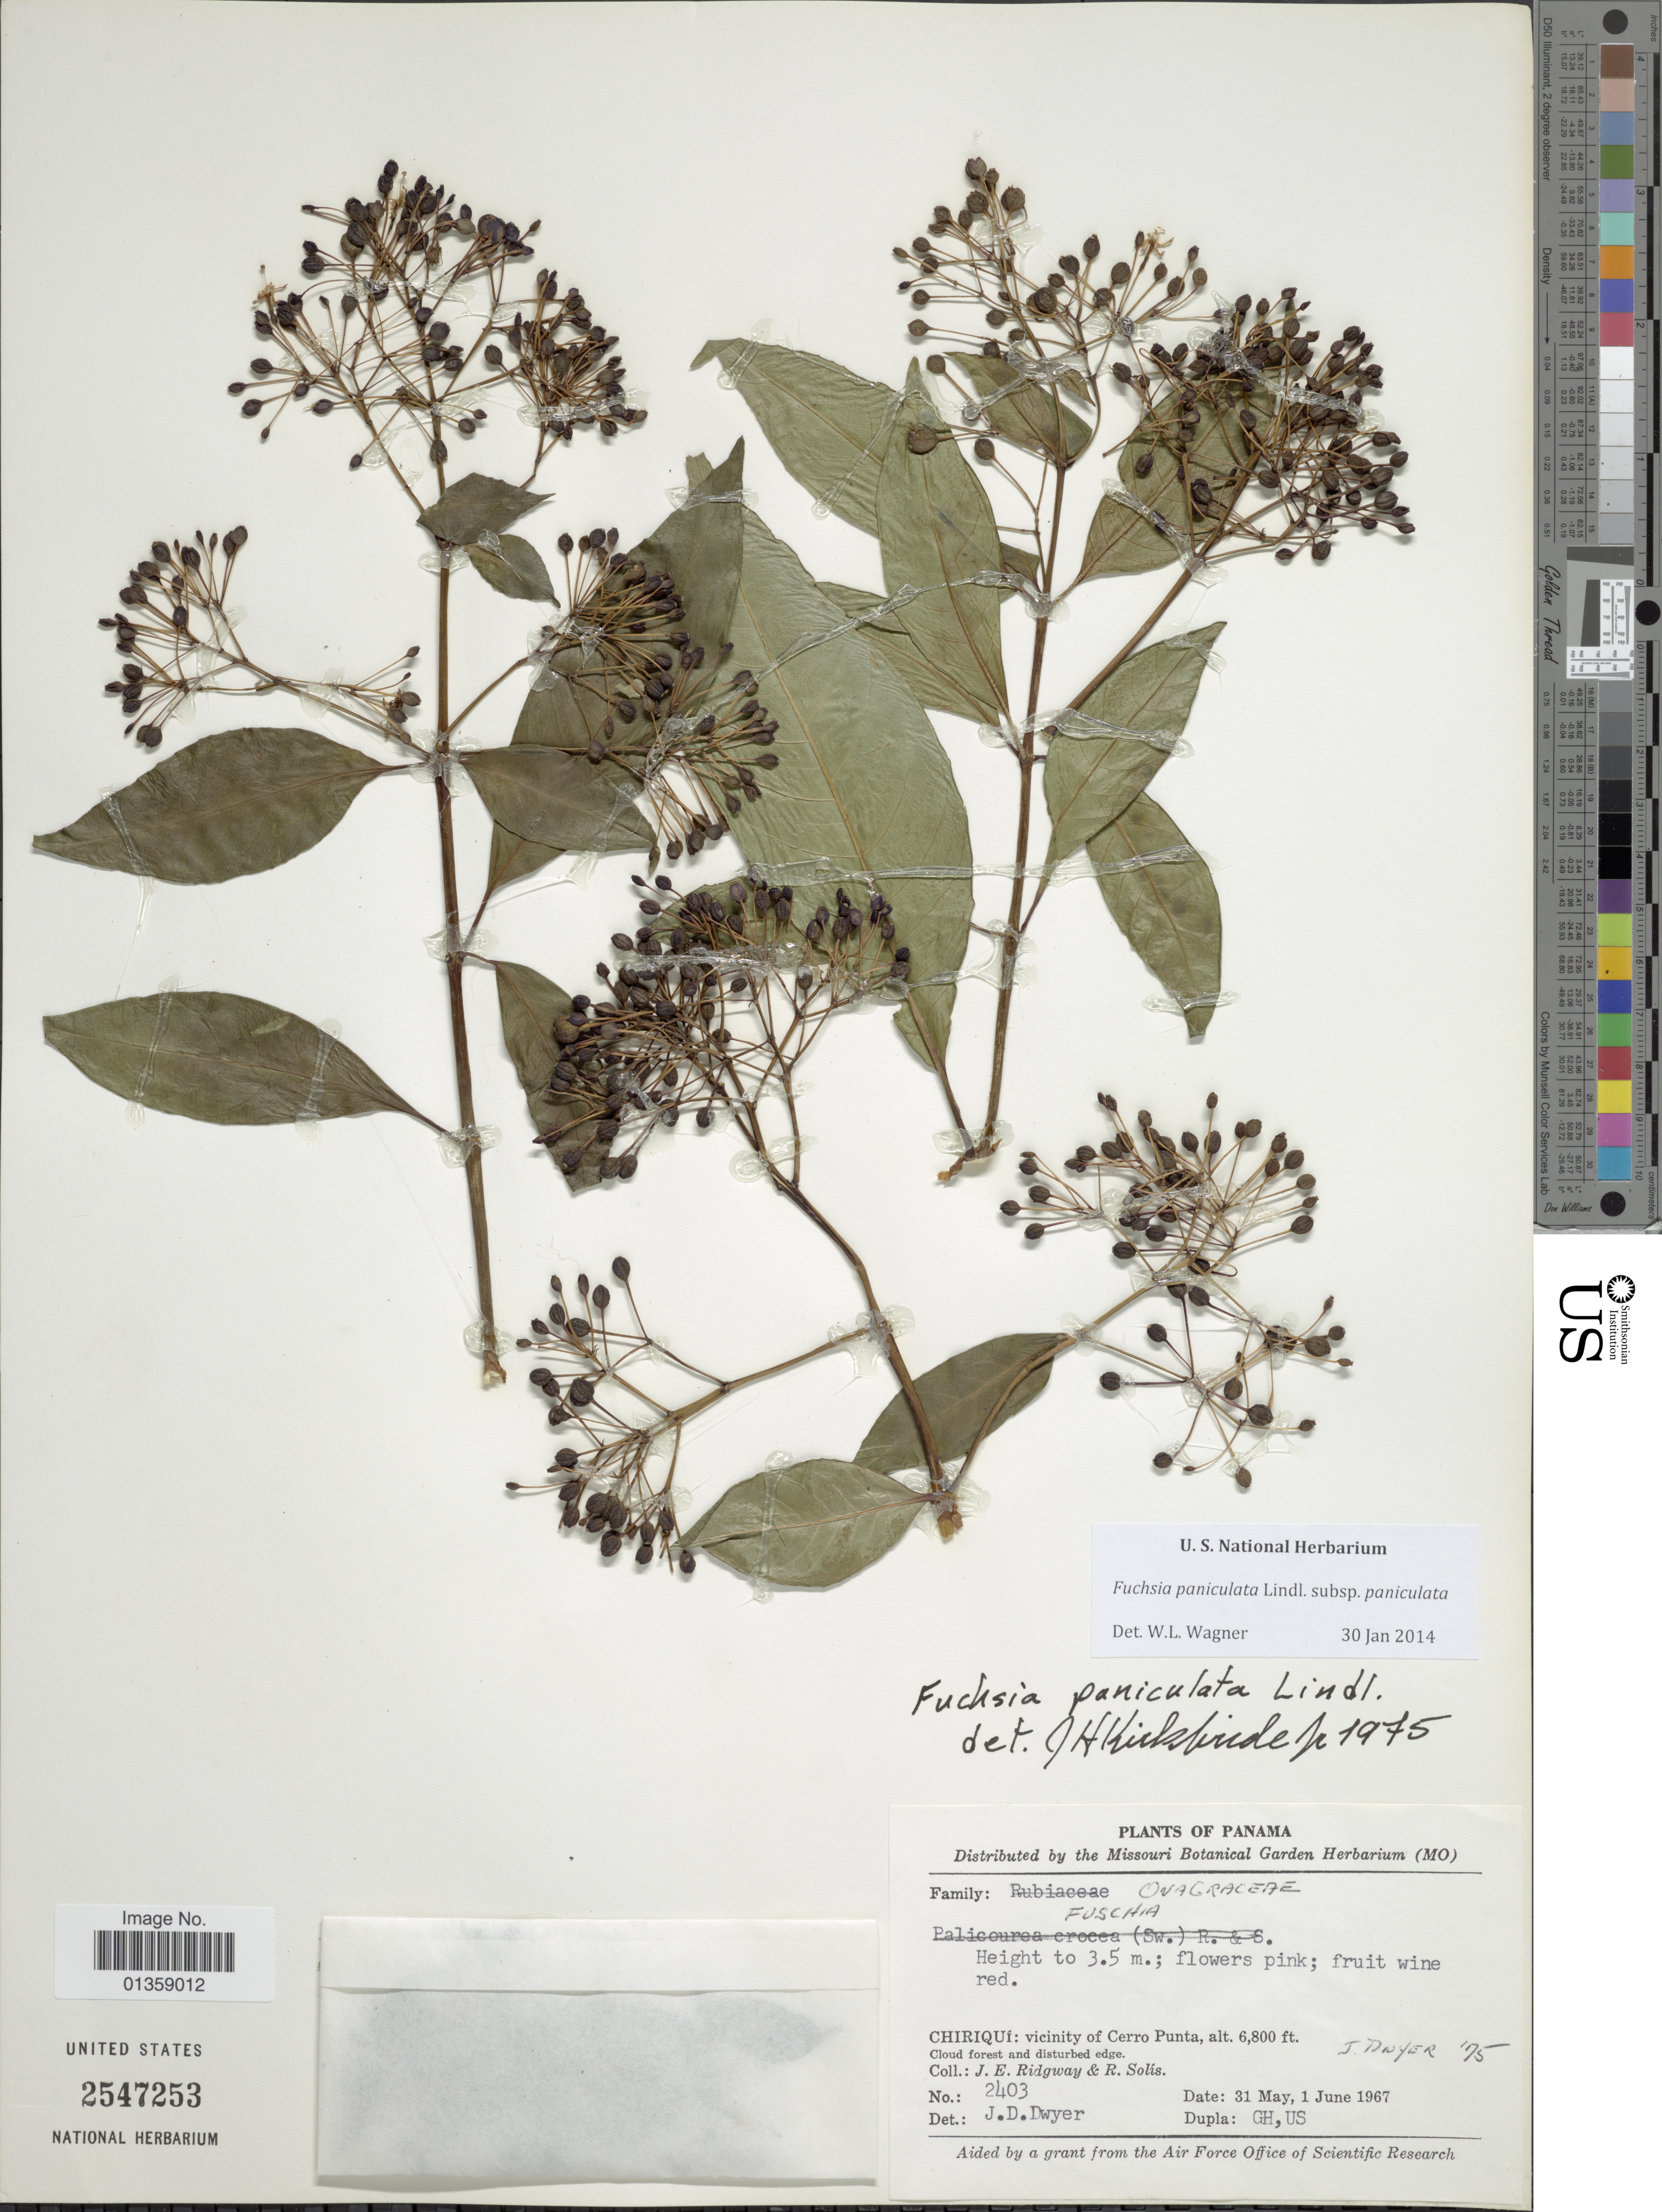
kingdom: Plantae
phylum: Tracheophyta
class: Magnoliopsida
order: Myrtales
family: Onagraceae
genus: Fuchsia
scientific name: Fuchsia paniculata subsp. paniculata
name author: Lindl.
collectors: J. Ridgway & R. Solis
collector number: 2403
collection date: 1967-05-31/1967-06-01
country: Panama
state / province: Chiriqui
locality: Vicinity of Cerro Punta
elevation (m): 2073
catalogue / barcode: US 2547253